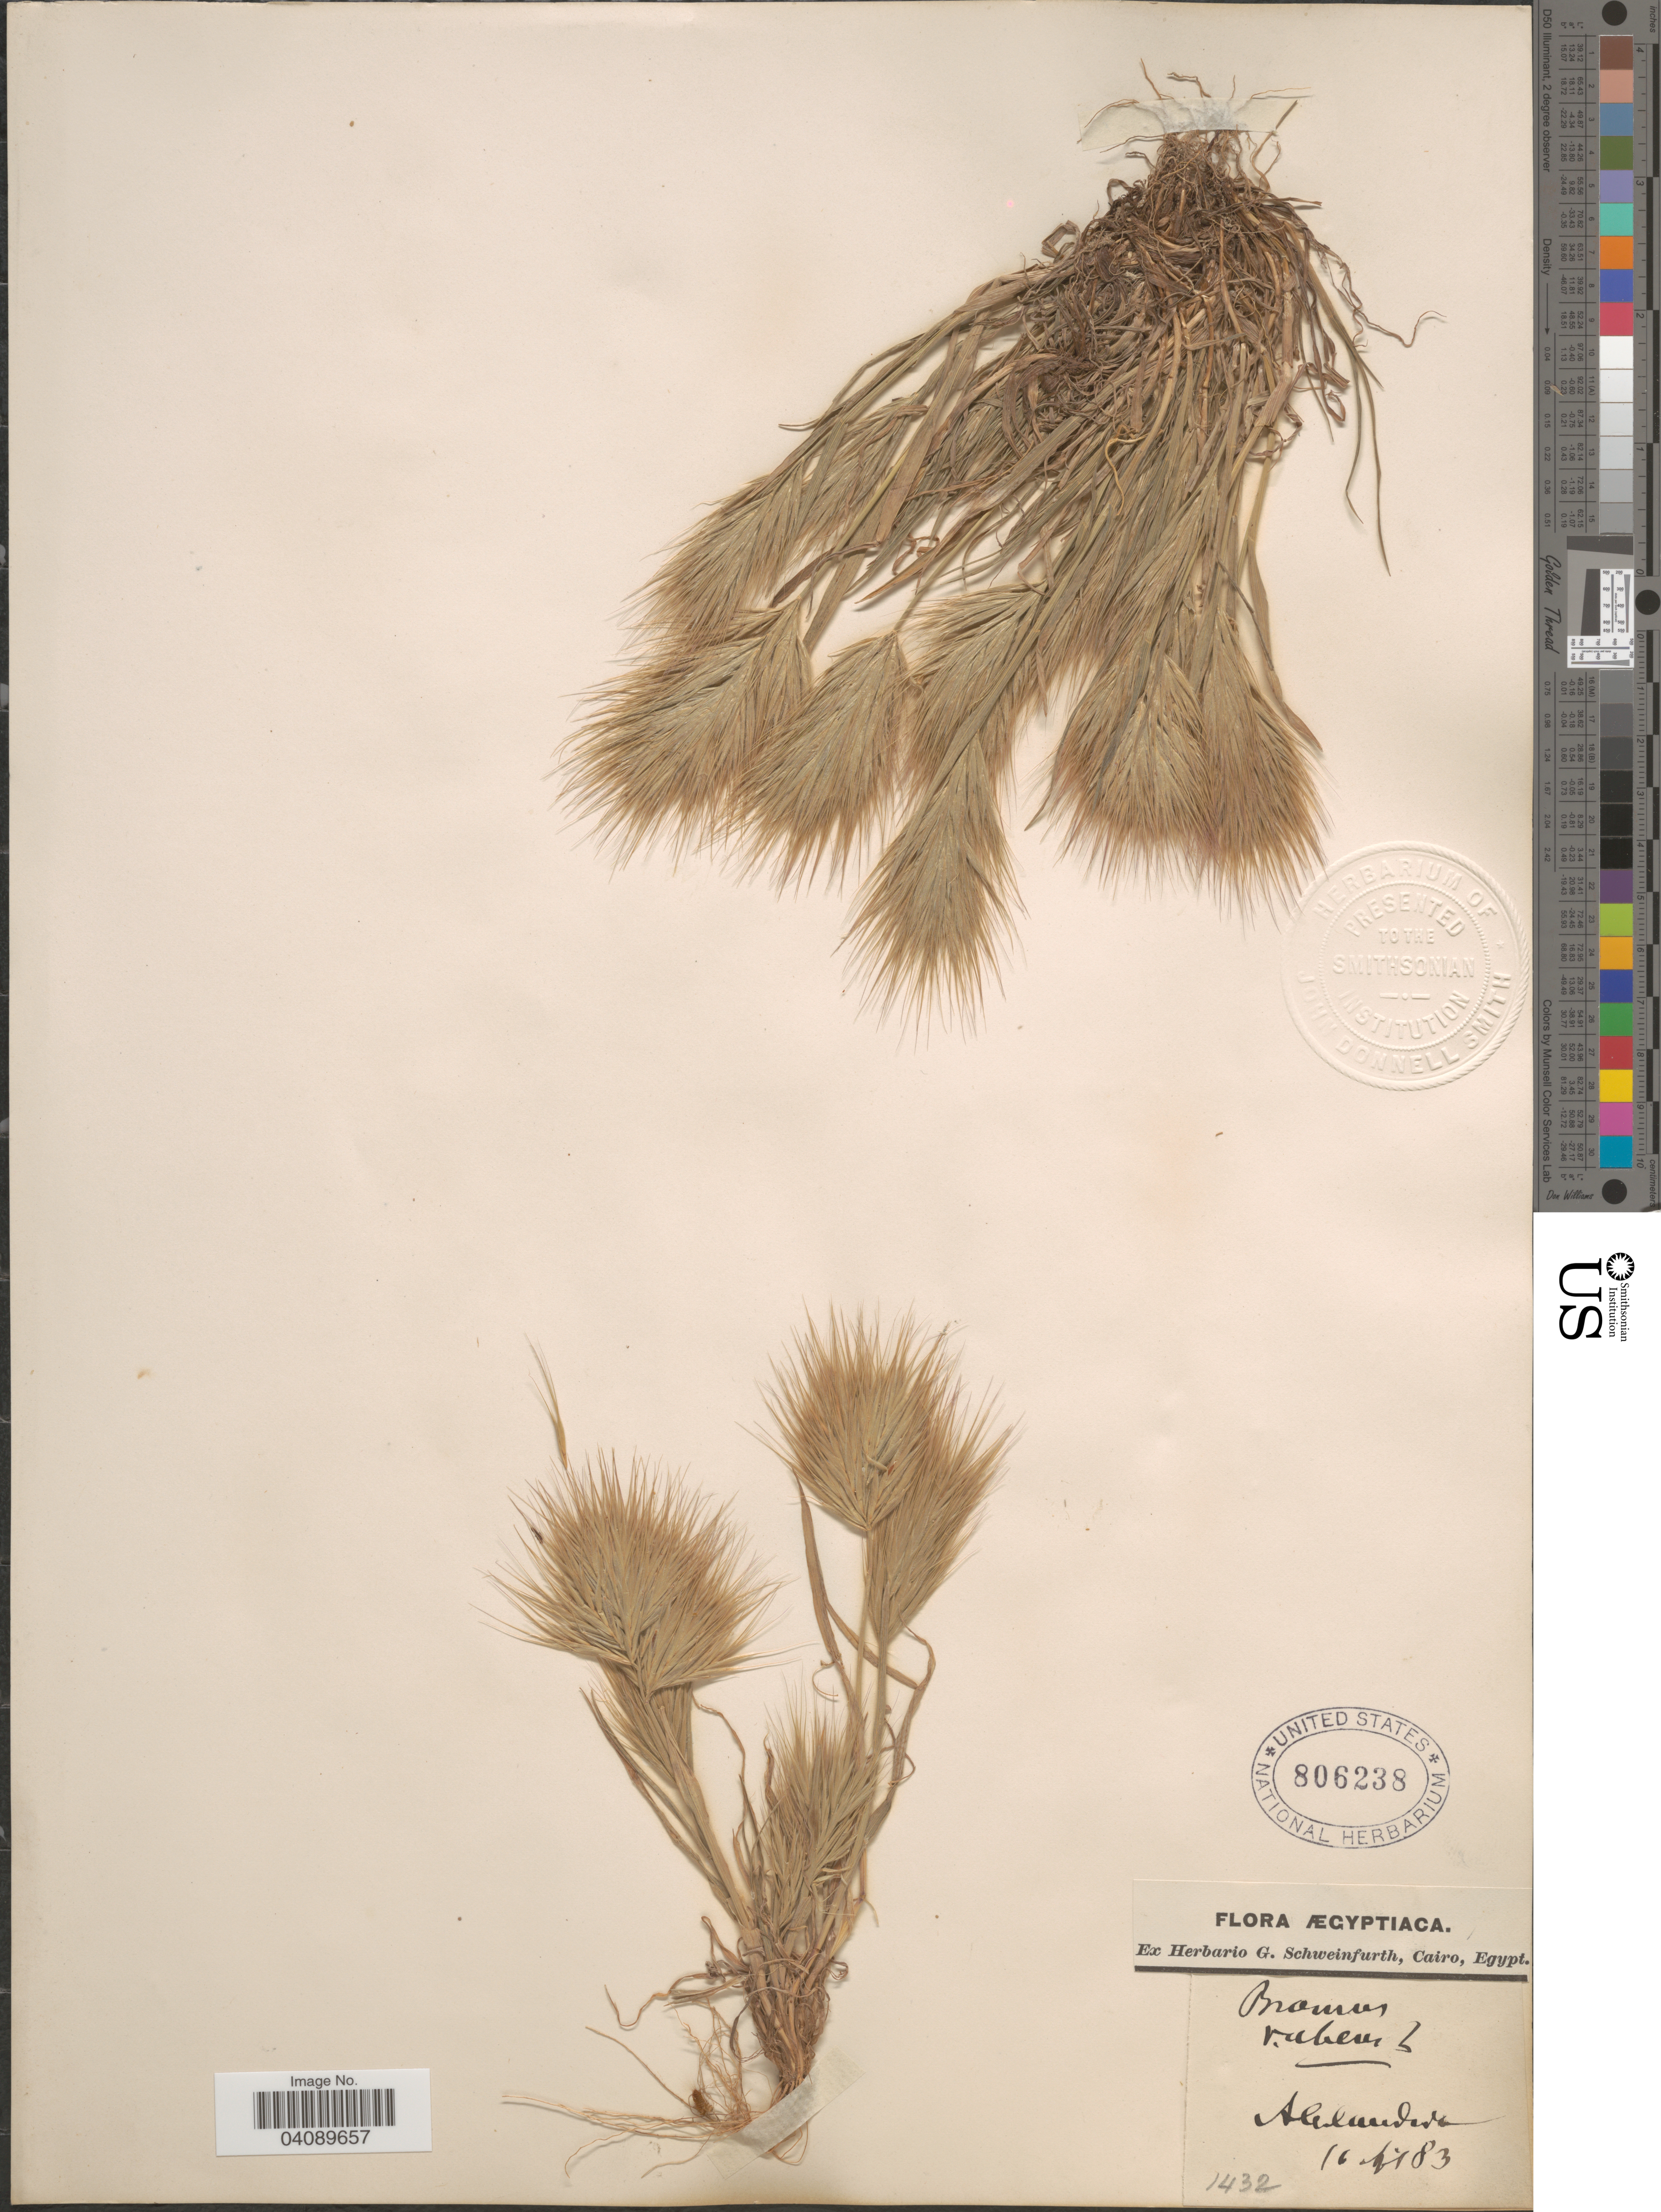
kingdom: Plantae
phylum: Tracheophyta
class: Liliopsida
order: Poales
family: Poaceae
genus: Bromus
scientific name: Bromus rubens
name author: L.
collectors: G. A. Schweinfurth (herbarium)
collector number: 1432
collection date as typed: Transcribed d/m/y: 16/4/83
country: Egypt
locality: Ægyptiaca. Alexandria.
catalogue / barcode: US 806238